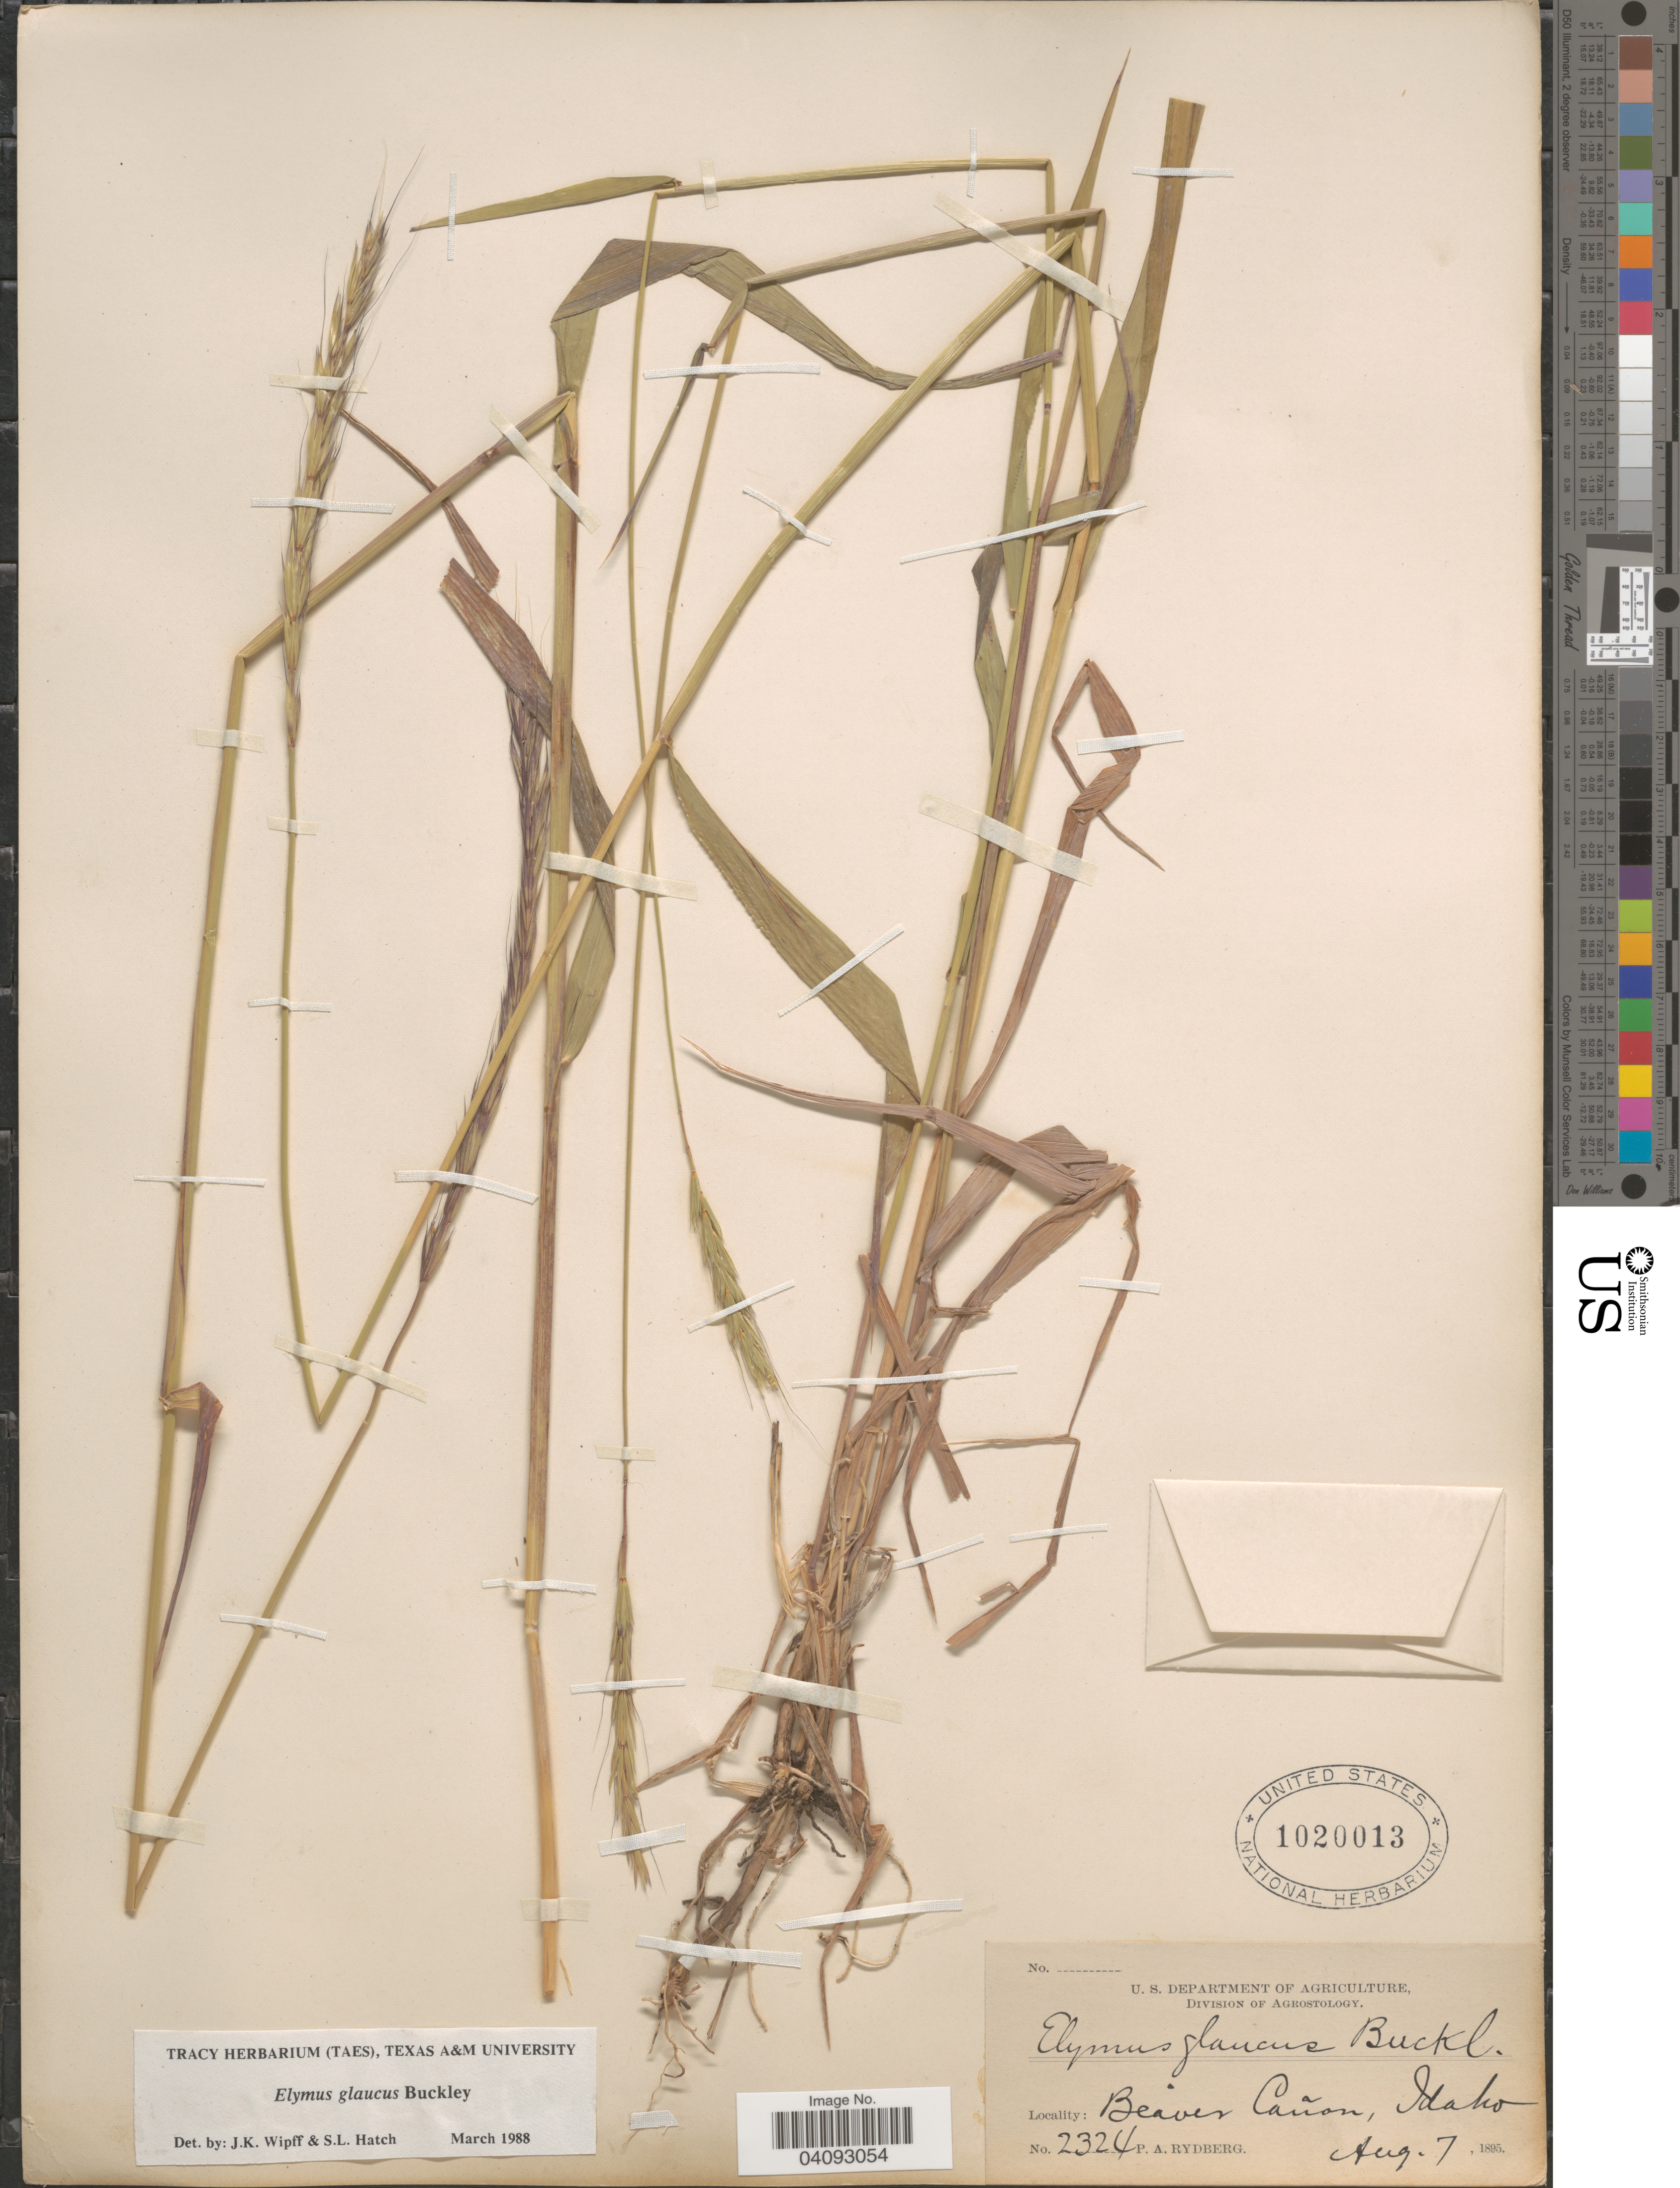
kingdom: Plantae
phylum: Tracheophyta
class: Liliopsida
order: Poales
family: Poaceae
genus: Elymus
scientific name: Elymus glaucus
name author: Buckley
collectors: P. A. Rydberg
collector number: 2324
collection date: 1895-08-07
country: United States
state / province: Idaho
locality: Beaver Cañon.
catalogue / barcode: US 1020013